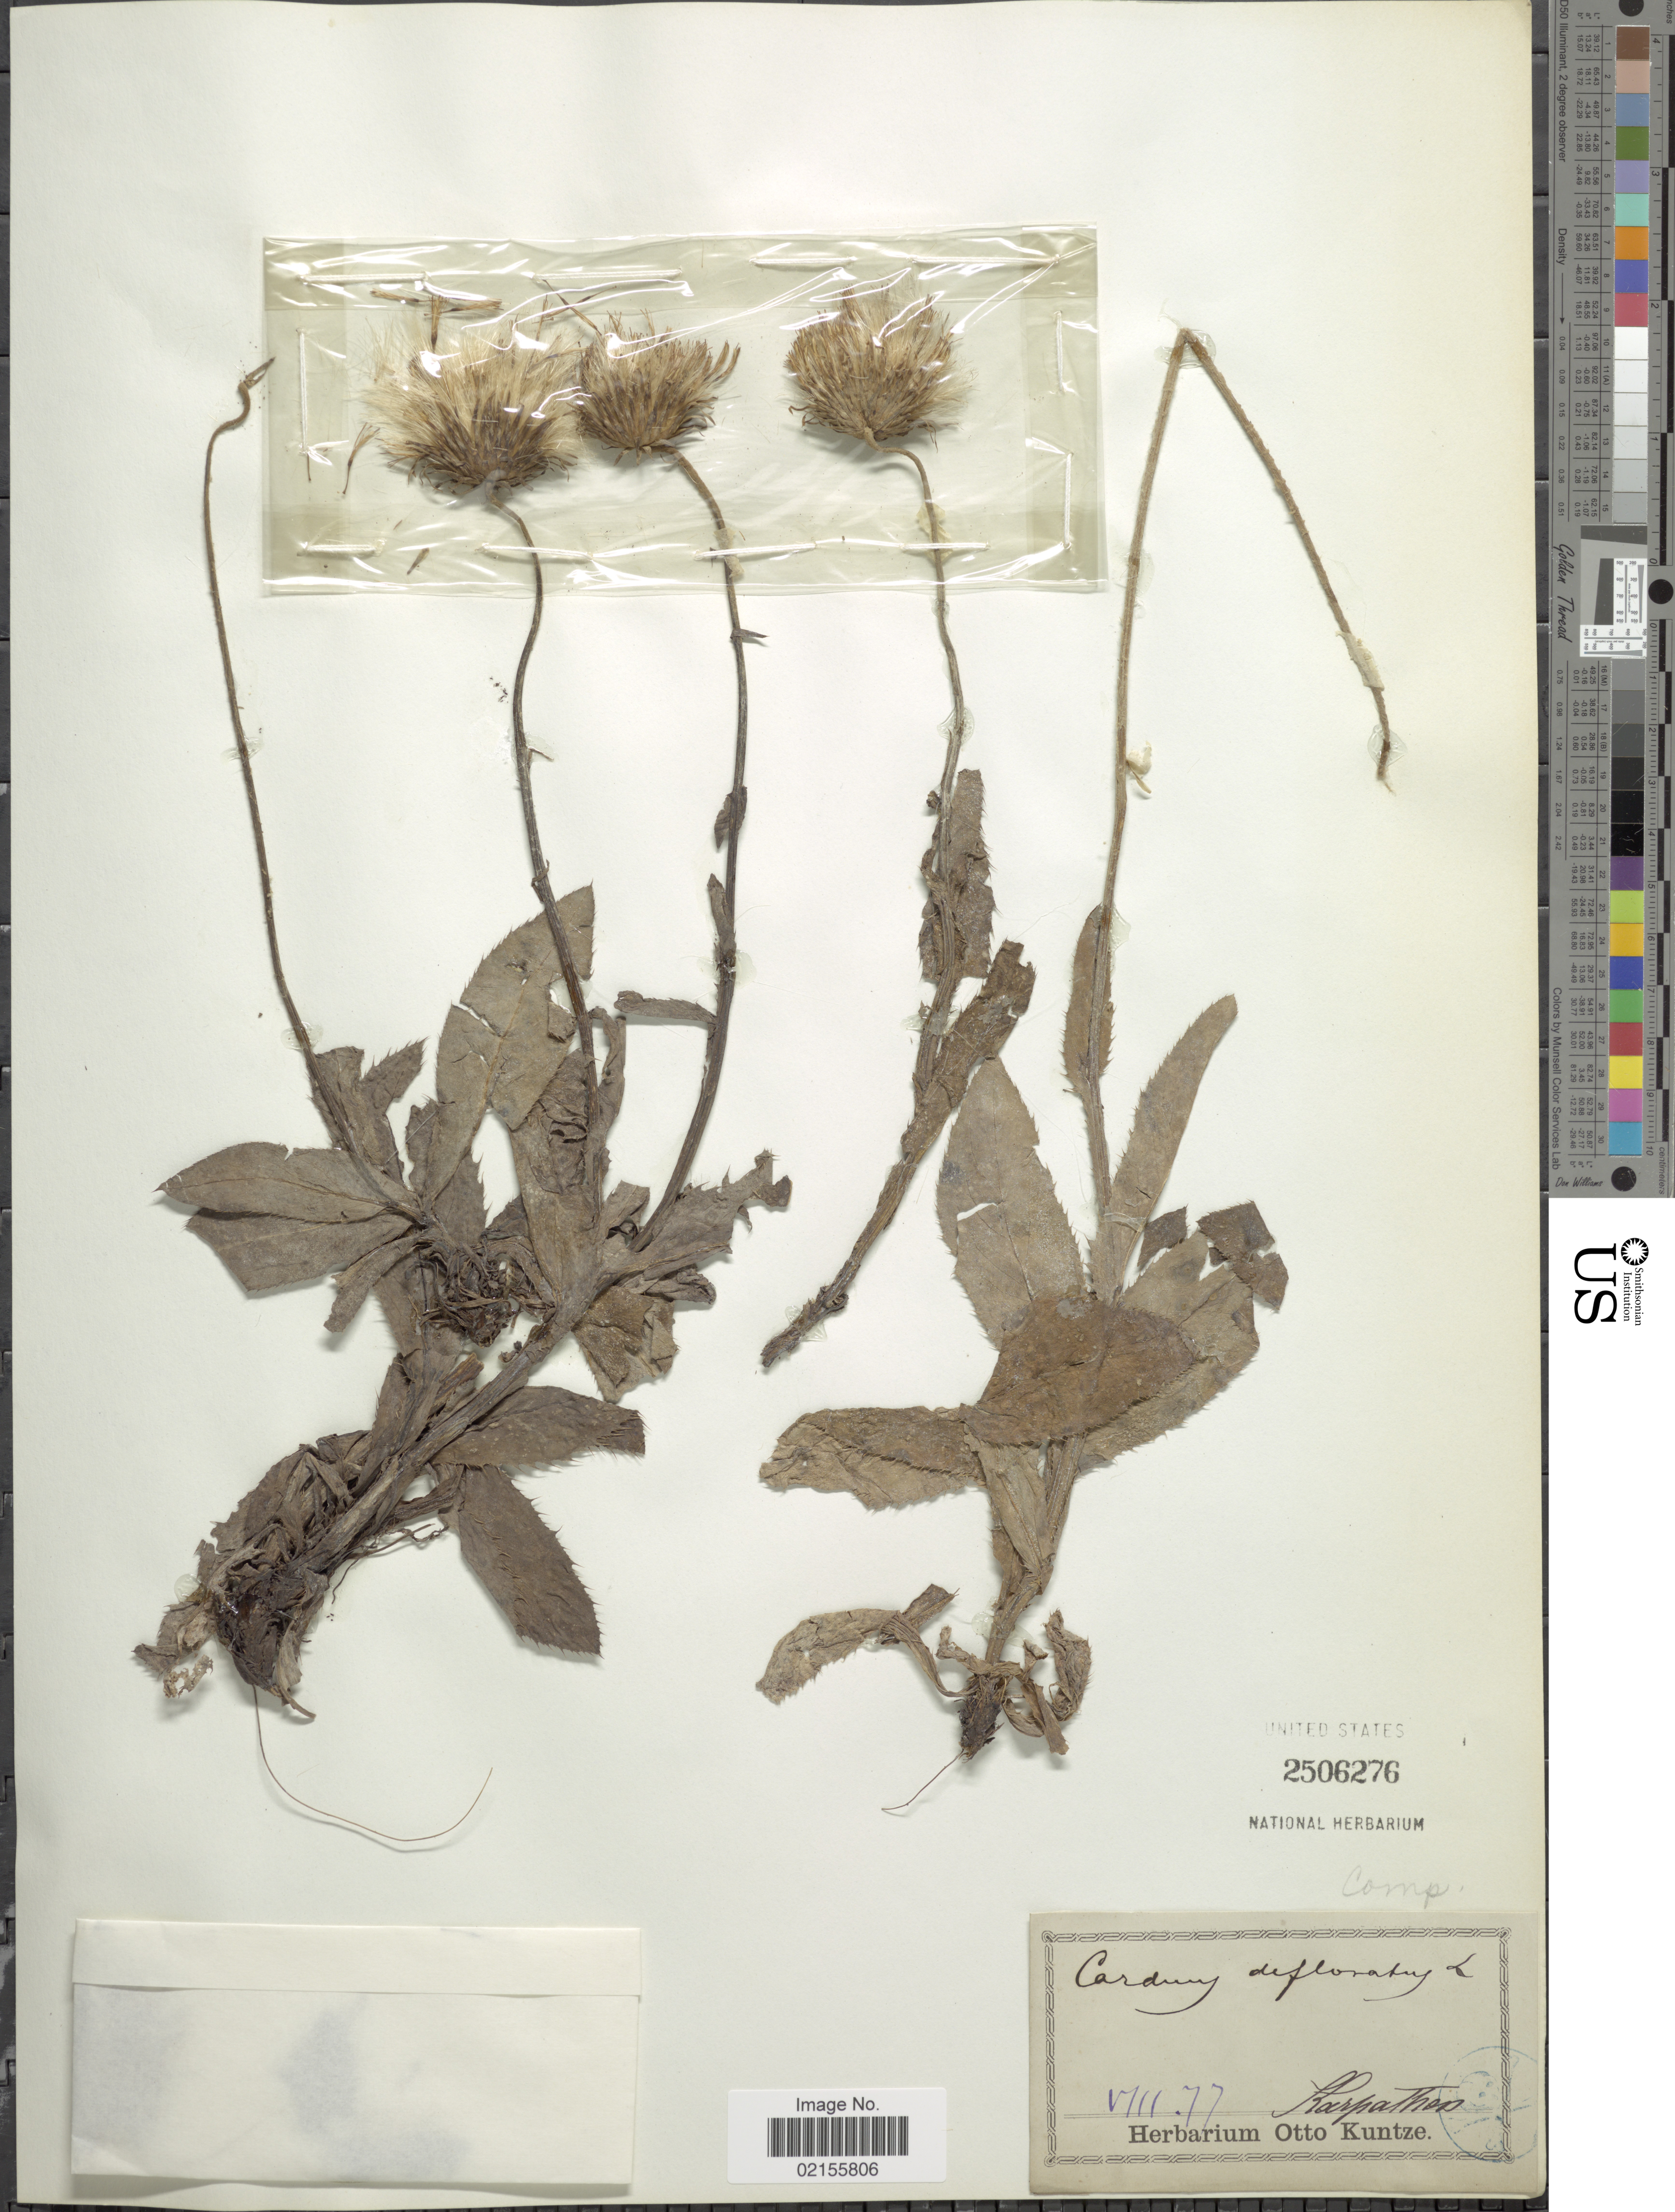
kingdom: Plantae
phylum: Tracheophyta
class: Magnoliopsida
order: Asterales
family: Asteraceae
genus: Carduus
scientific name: Carduus defloratus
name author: L.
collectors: ex herb. Otto Kuntze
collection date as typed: Transcribed d/m/y: /8/77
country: Greece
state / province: South Aegean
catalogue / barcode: US 2506276